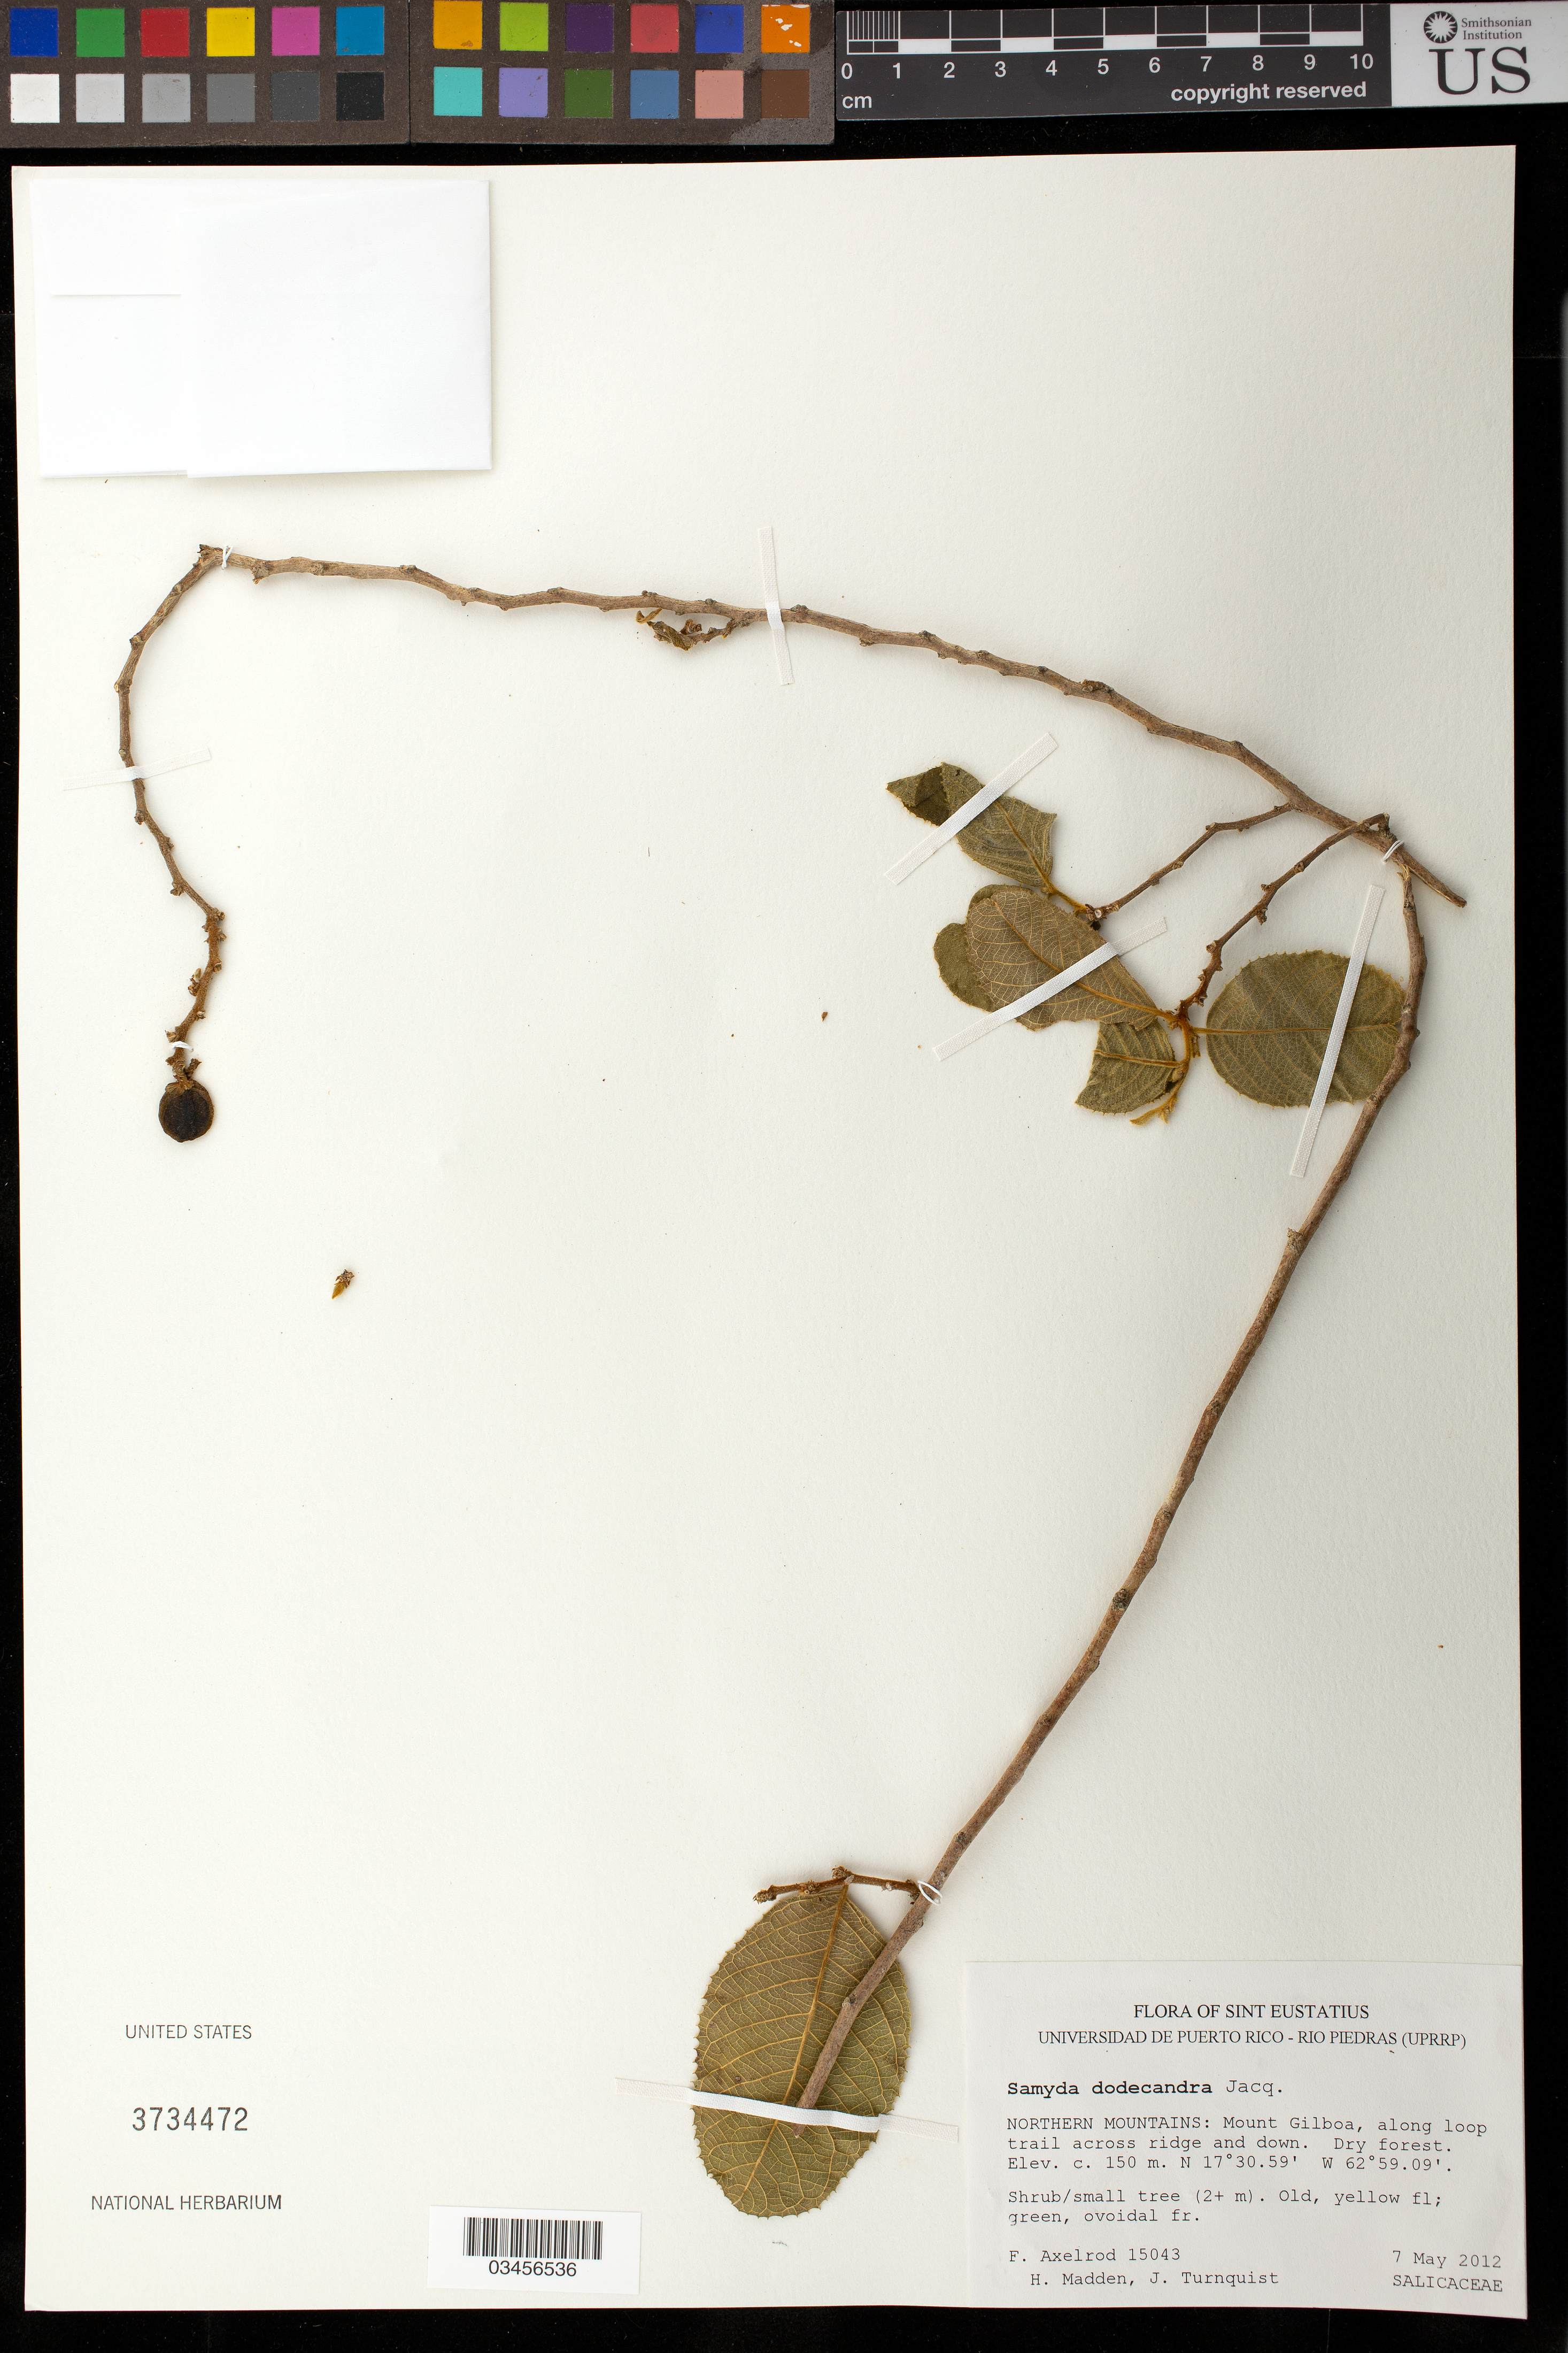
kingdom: Plantae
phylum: Tracheophyta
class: Magnoliopsida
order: Malpighiales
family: Salicaceae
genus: Casearia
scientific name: Casearia dodecandra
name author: (Jacq.) T. Samar. & M.H. Alford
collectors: F. S. Axelrod, H. Madden & J. Turnquist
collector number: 15043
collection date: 2012-05-07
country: Netherlands Antilles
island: Sint Eustatius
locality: Northern Mountains: Gilboa Hill, along loop trail across ridge and down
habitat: Dry forest, along trail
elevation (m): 150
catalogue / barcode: US 3734472